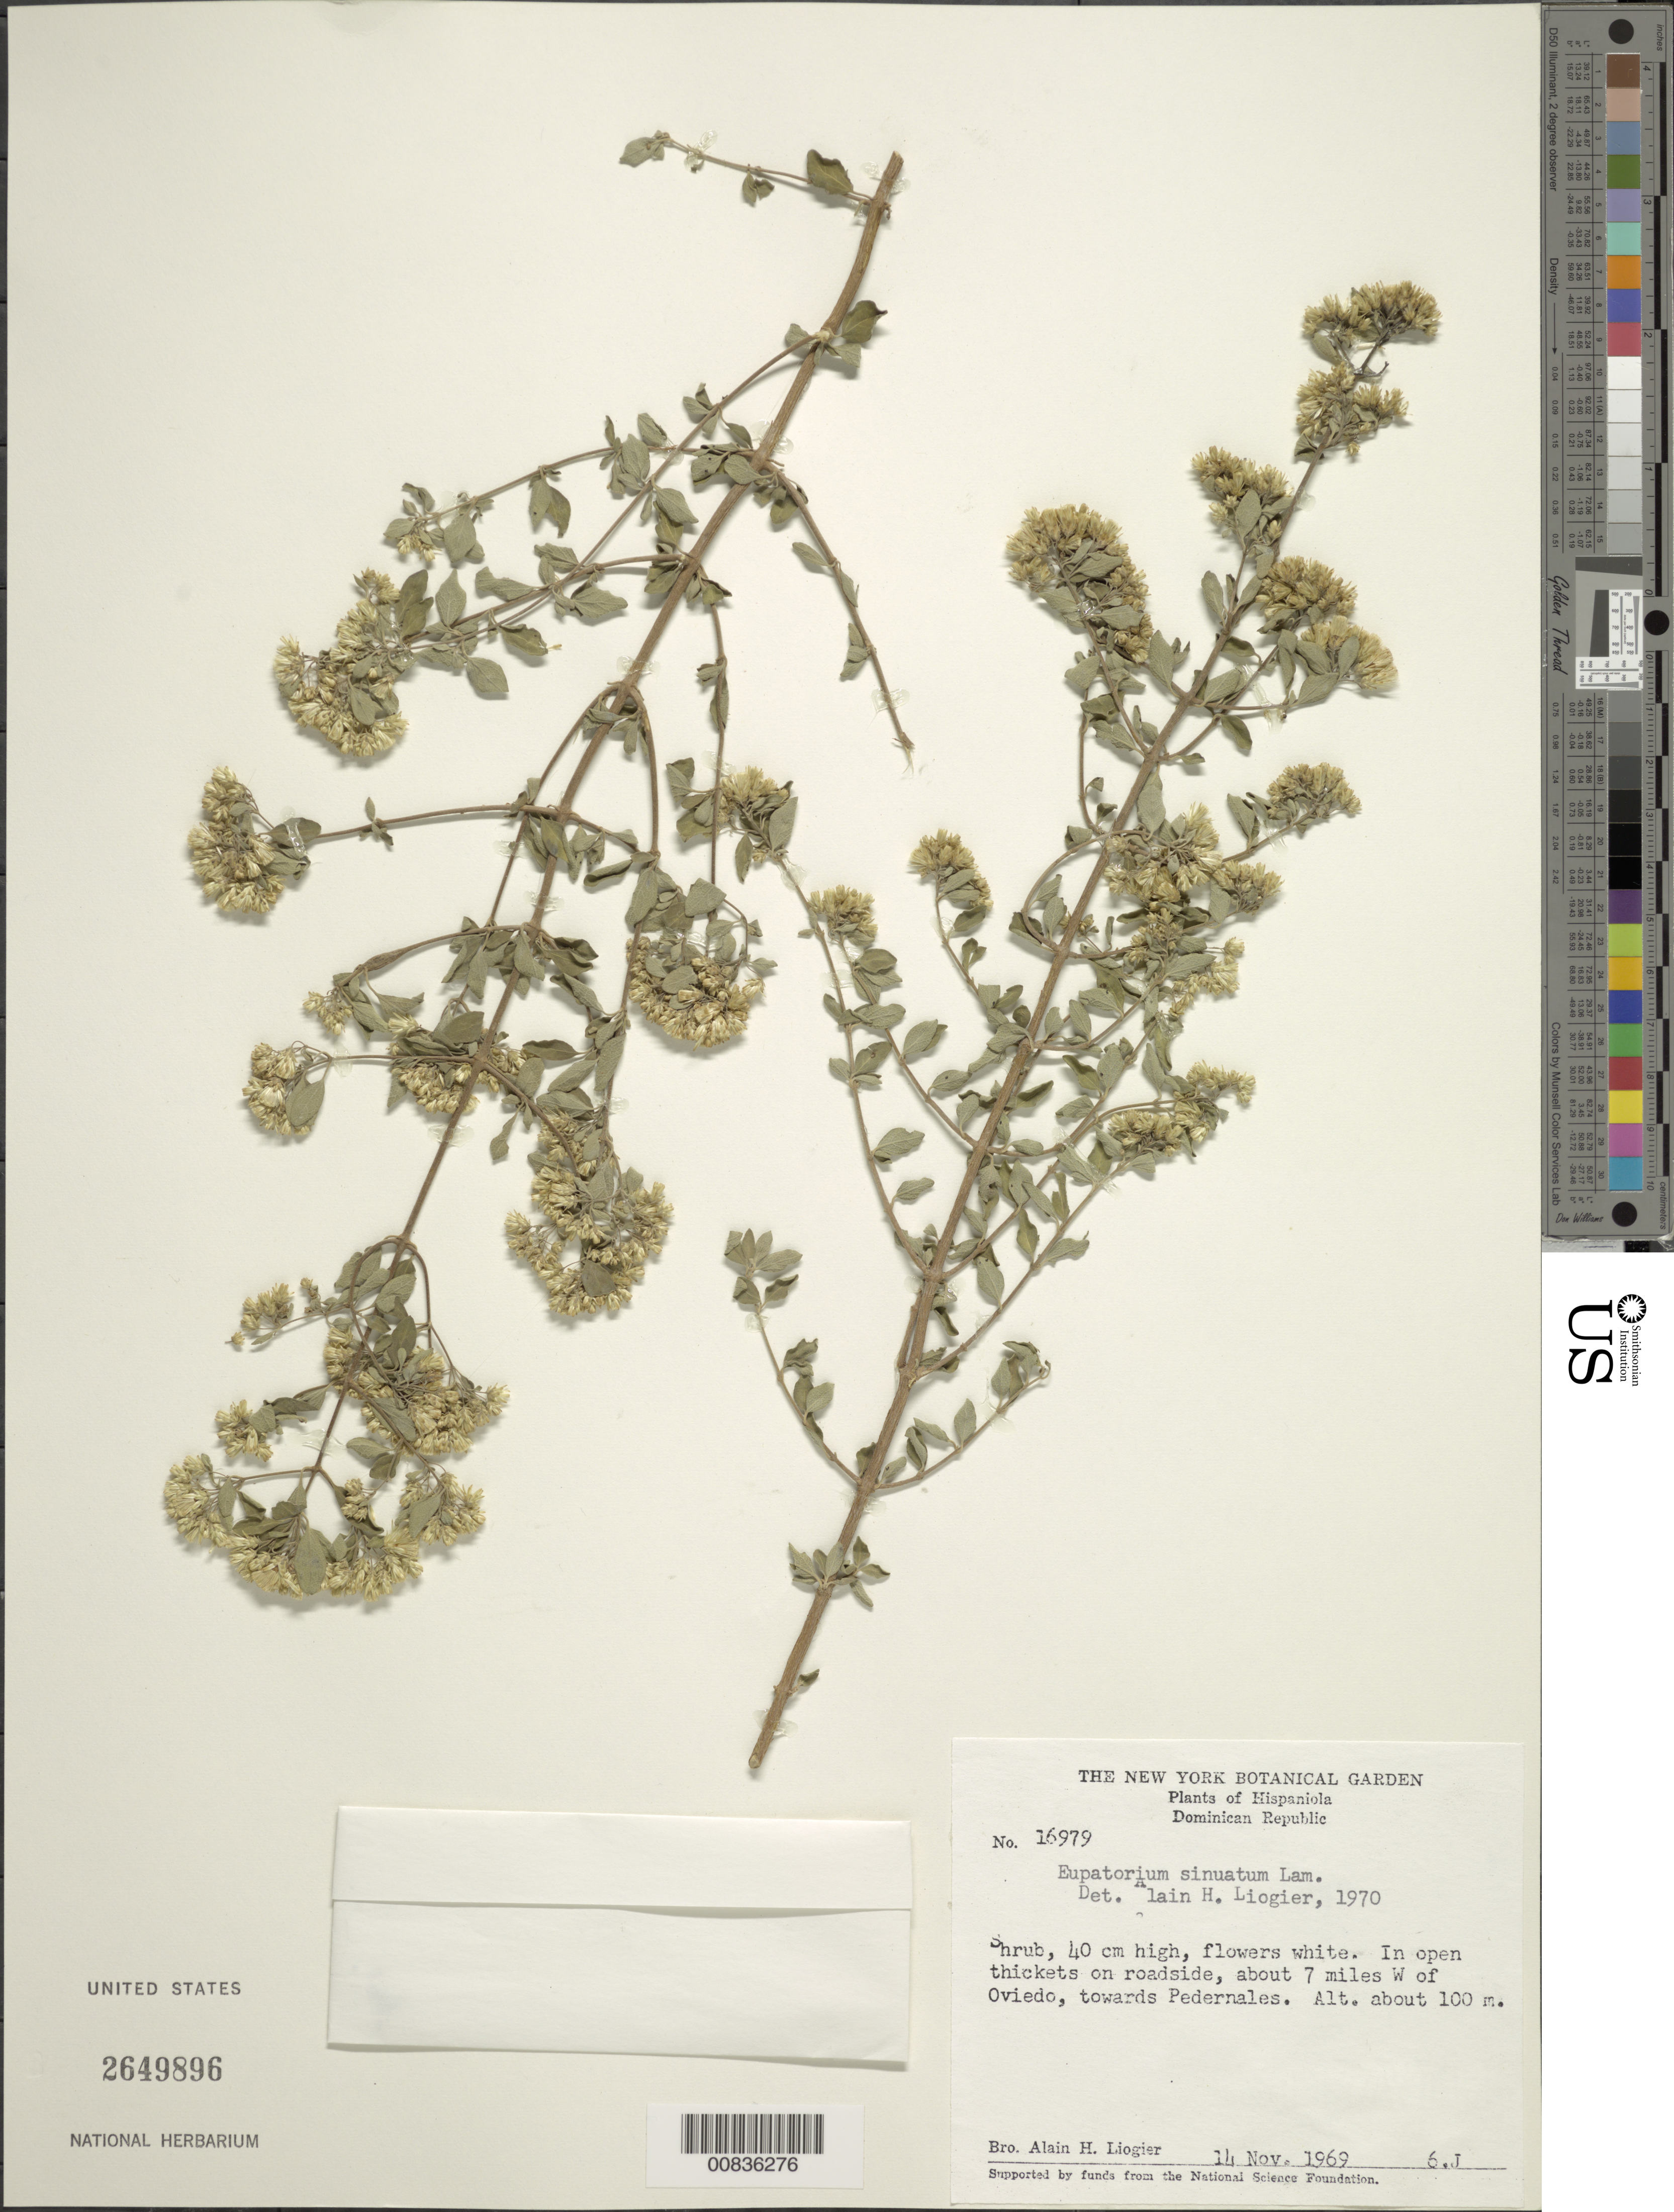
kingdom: Plantae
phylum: Tracheophyta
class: Magnoliopsida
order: Asterales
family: Asteraceae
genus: Chromolaena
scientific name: Chromolaena sinuata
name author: (Lam.) R.M. King & H. Rob.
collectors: A. H. Liogier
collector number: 16979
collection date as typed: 14 Nov 1969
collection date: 1969-11-14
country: Dominican Republic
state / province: Pedernales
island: Hispaniola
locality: About 7 miles W of Oviedo, towards Pedernales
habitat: In open thickets on roadside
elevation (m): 100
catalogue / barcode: US 2649896